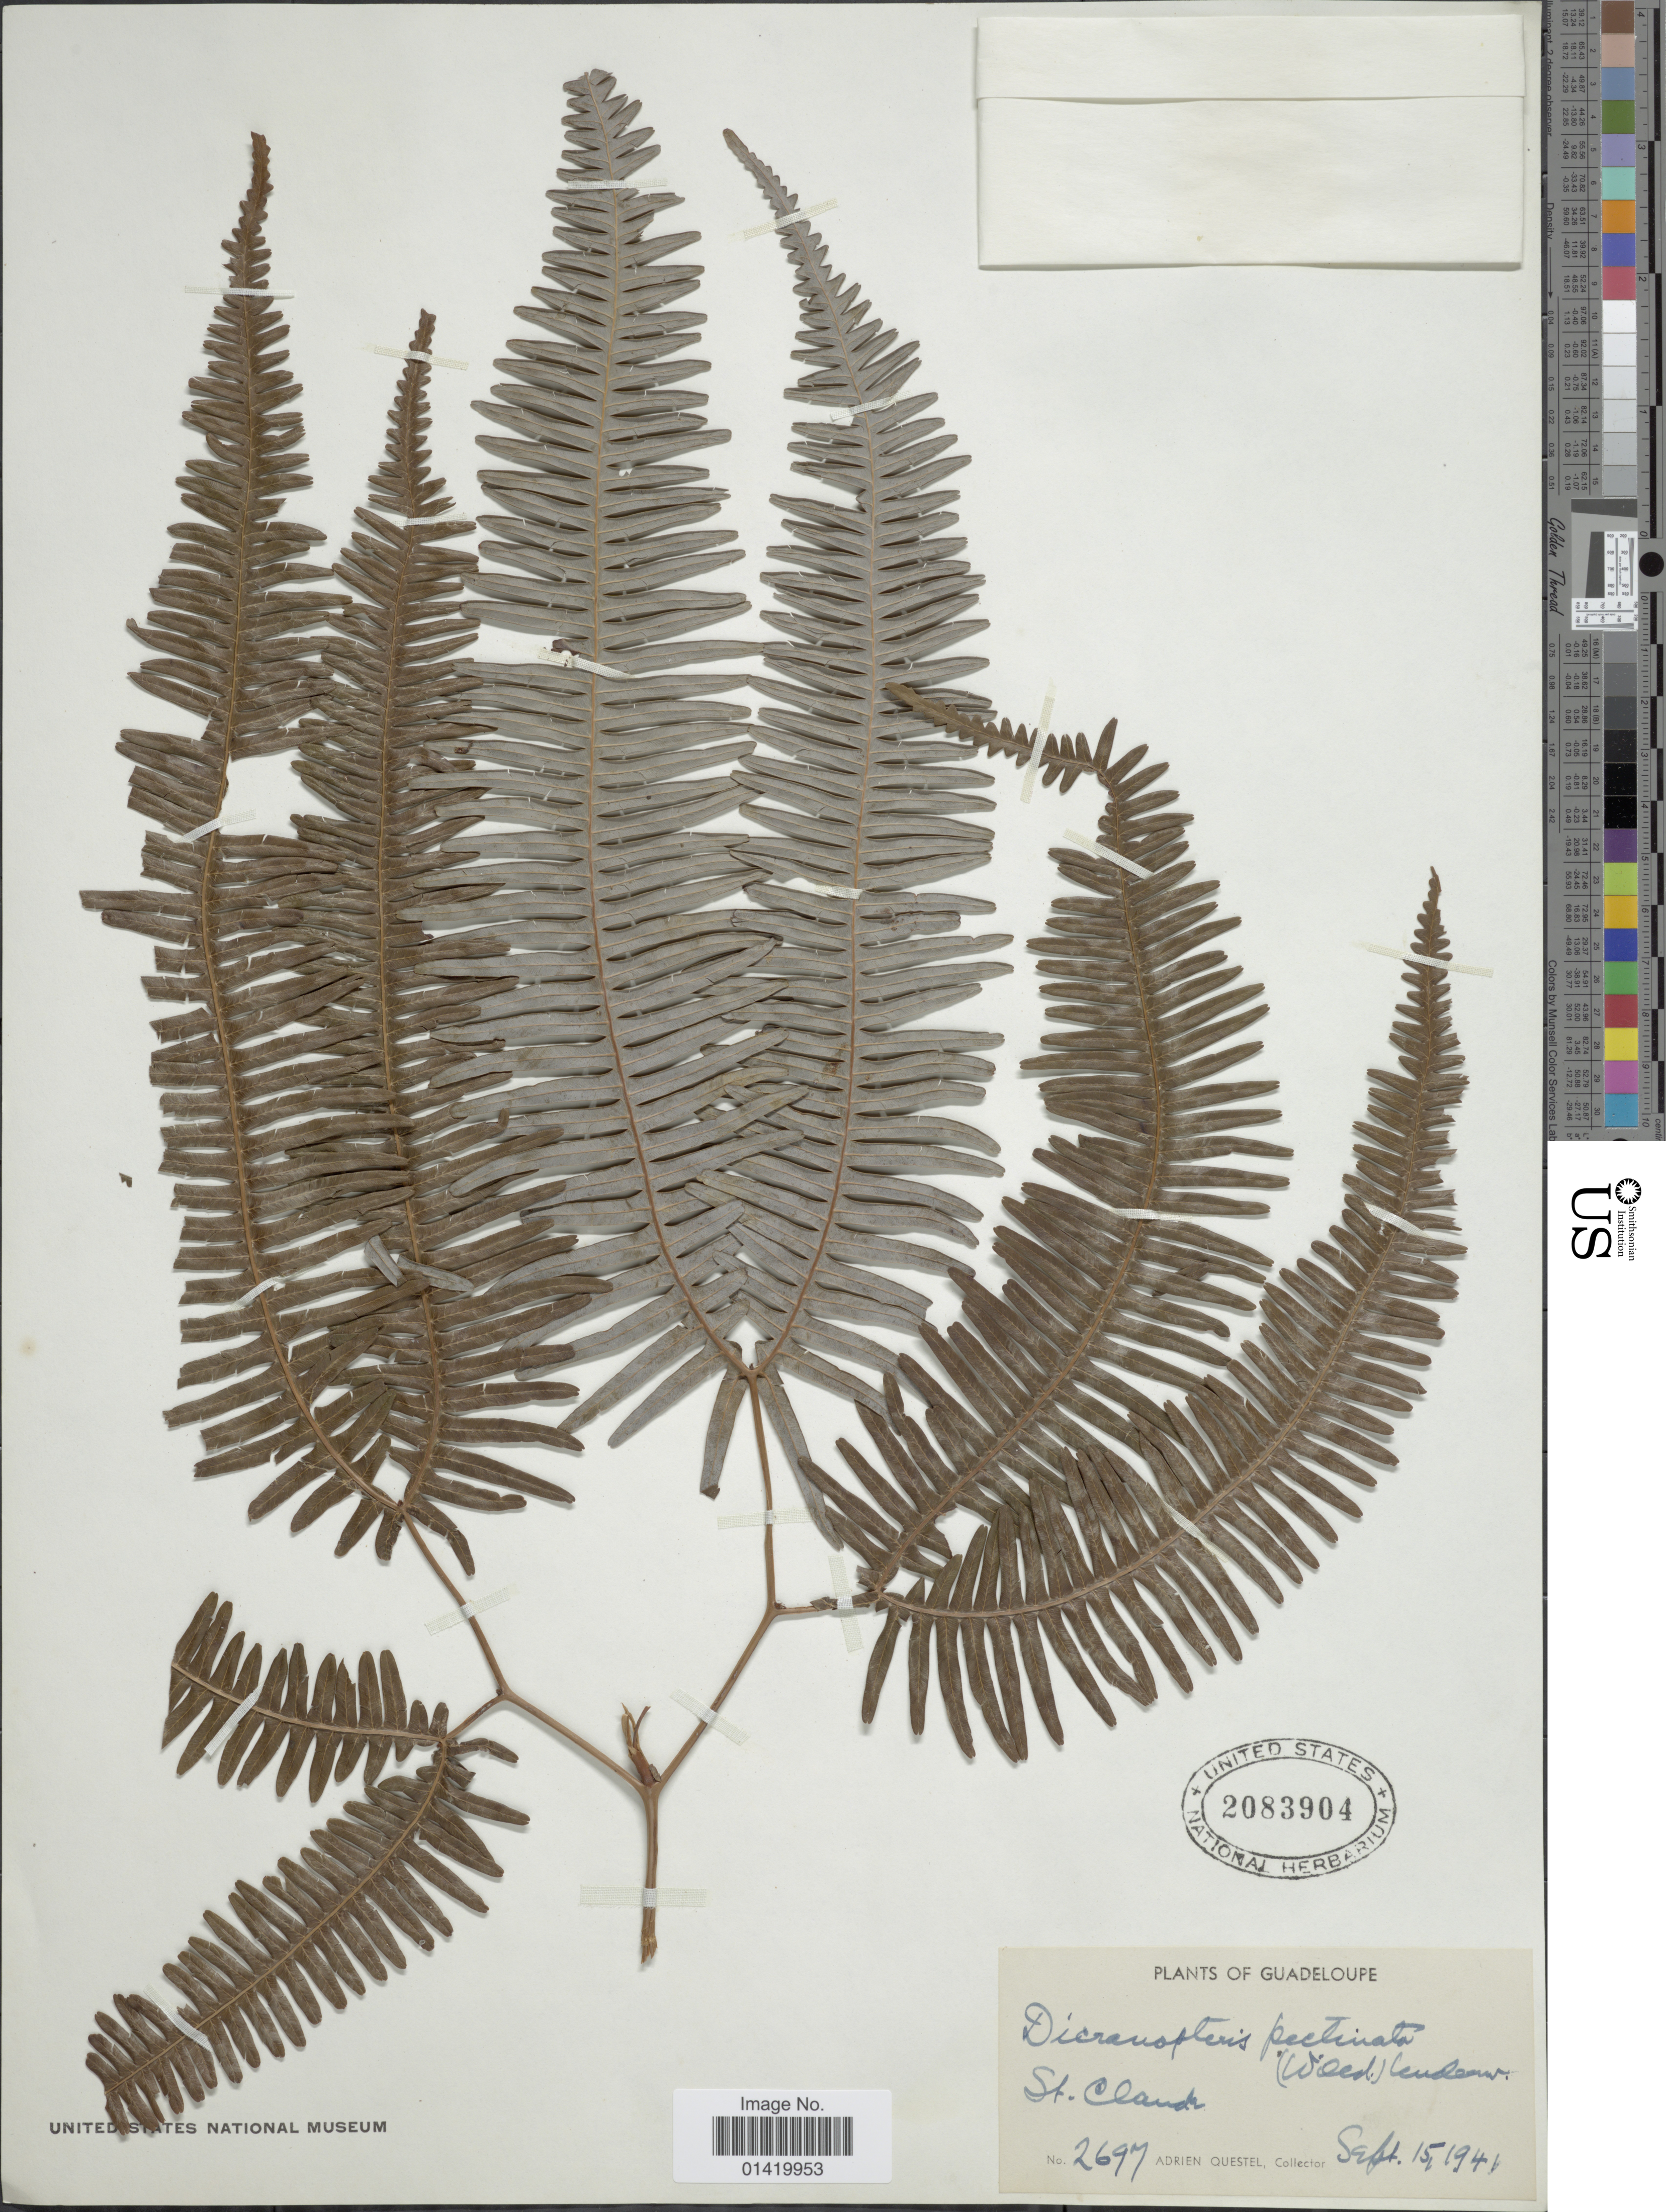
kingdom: Plantae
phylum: Tracheophyta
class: Polypodiopsida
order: Gleicheniales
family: Gleicheniaceae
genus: Gleichenella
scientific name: Gleichenella pectinata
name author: (Willd.) Ching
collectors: A. Questel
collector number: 2697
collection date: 1941-09-15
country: Guadeloupe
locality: St Claude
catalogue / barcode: US 2083904